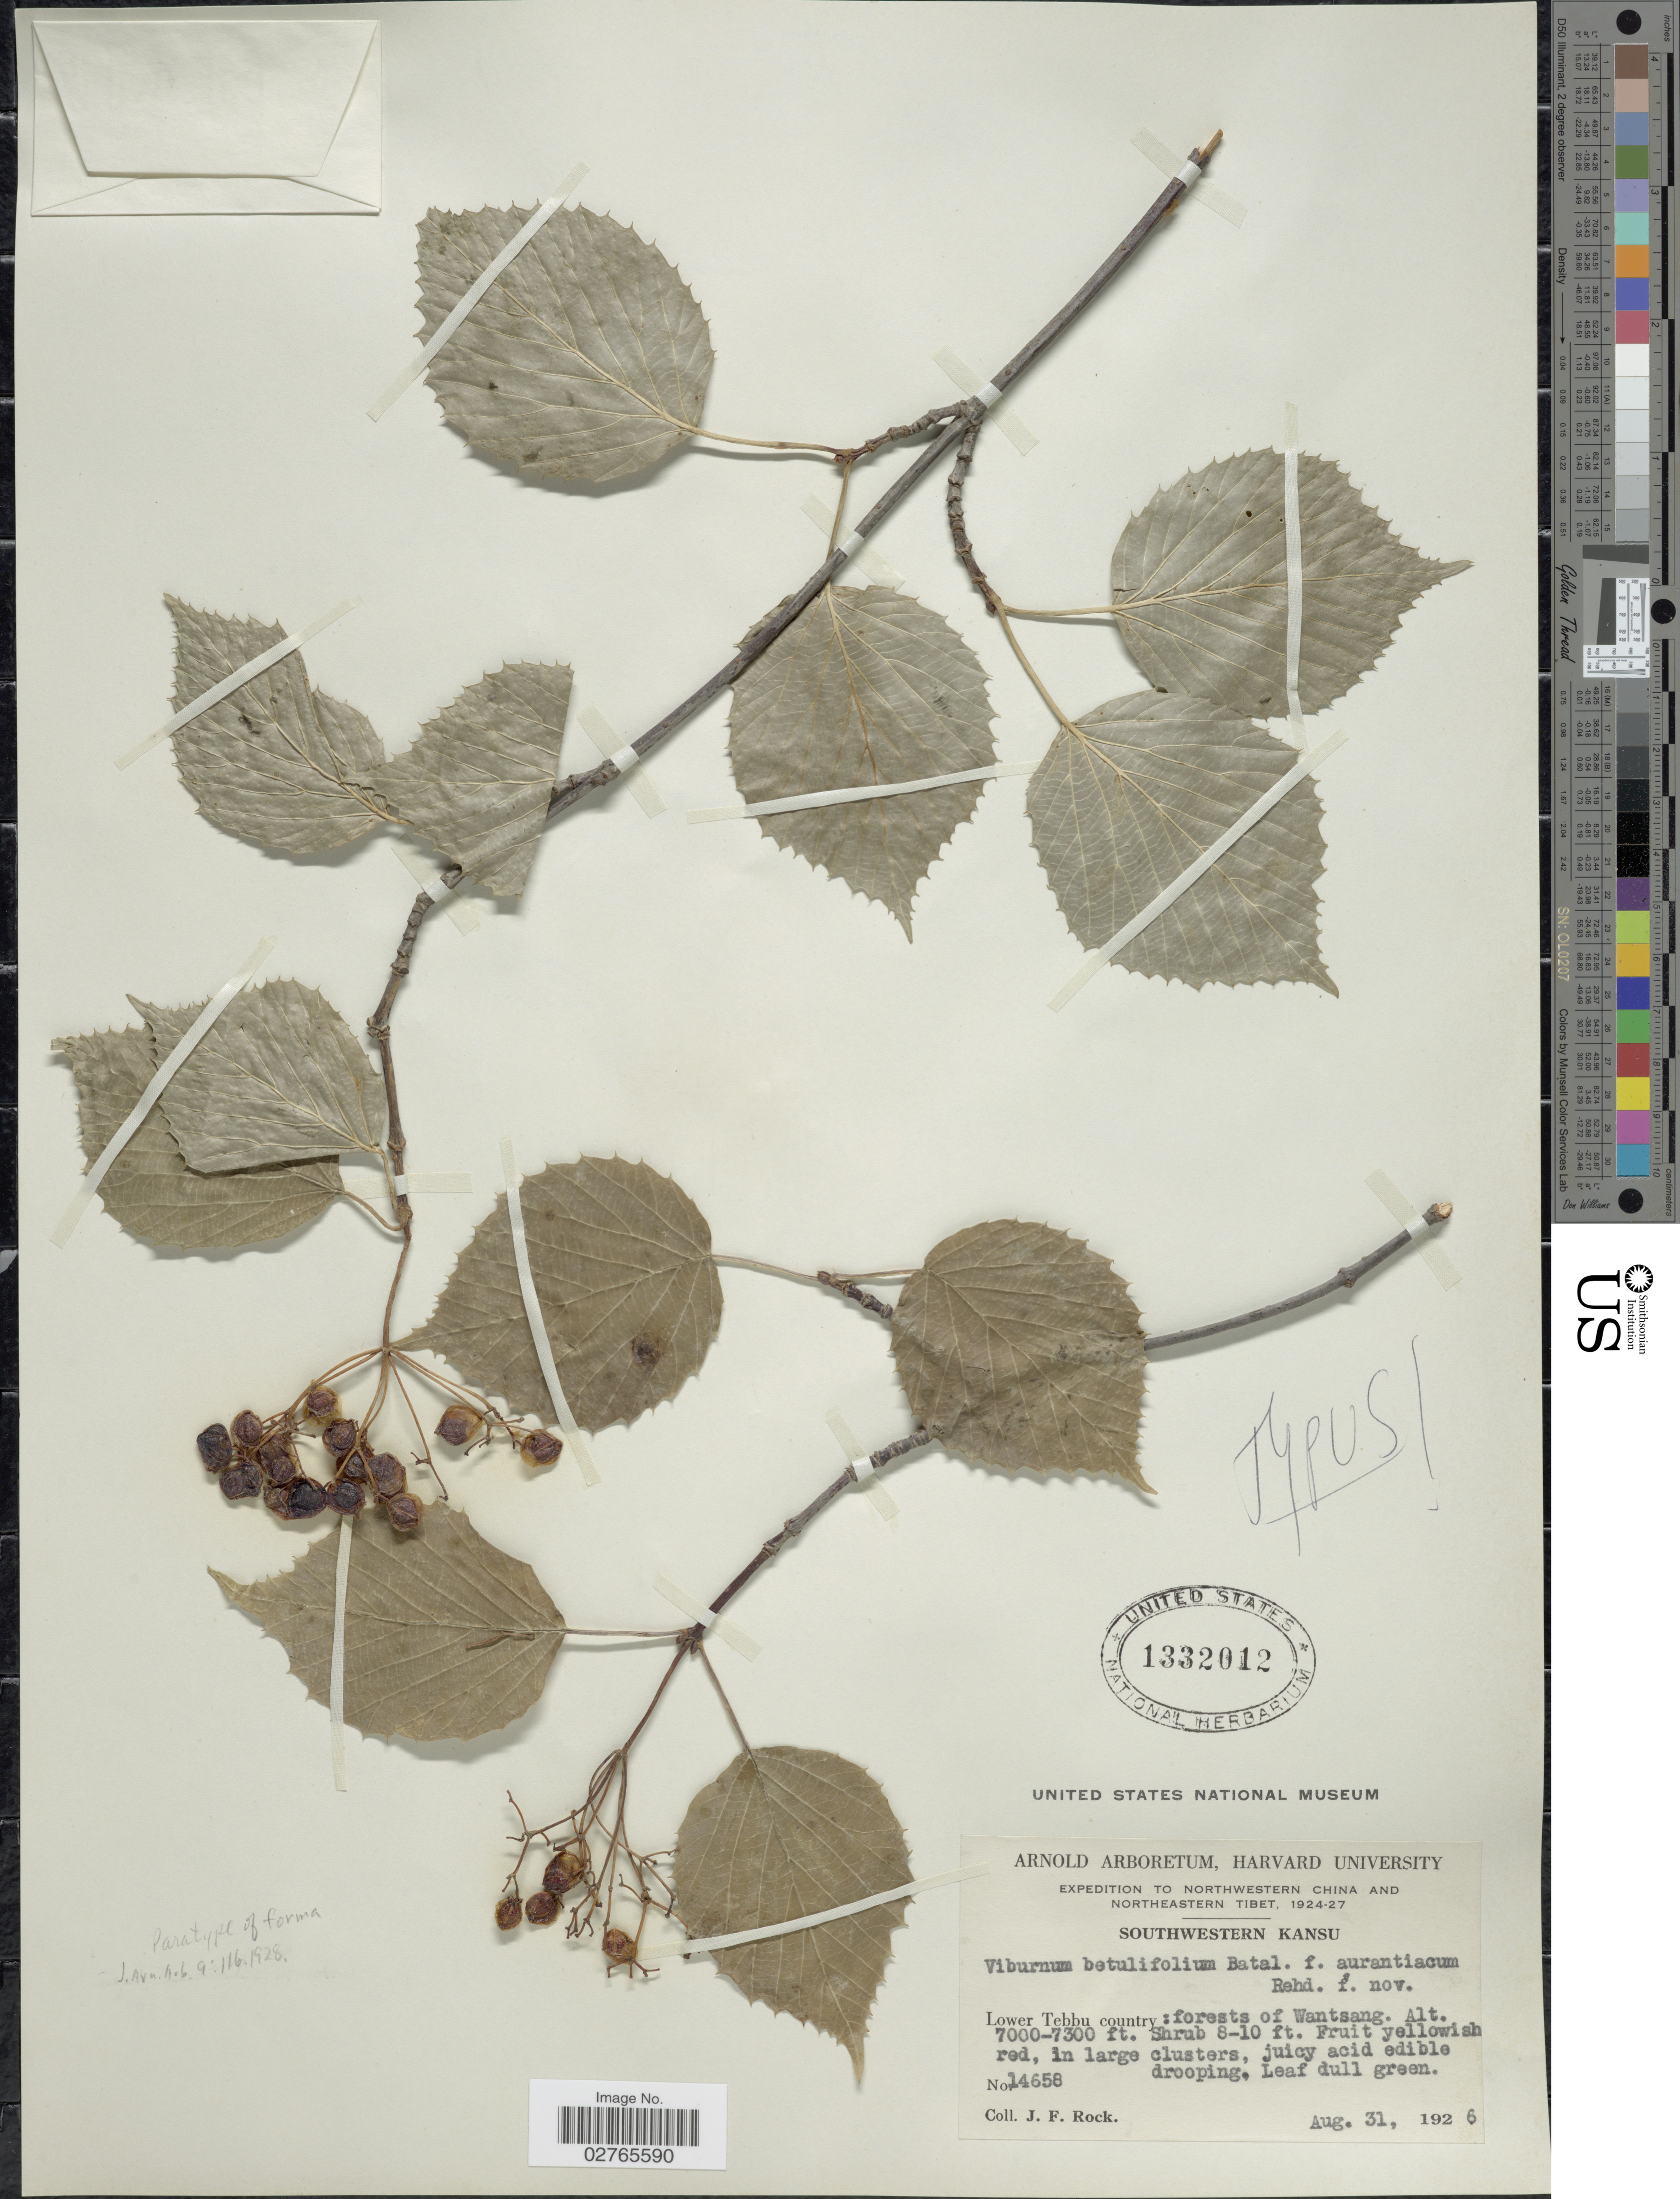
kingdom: Plantae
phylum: Tracheophyta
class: Magnoliopsida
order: Dipsacales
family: Viburnaceae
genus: Viburnum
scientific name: Viburnum betulifolium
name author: Batalin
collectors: J. Rock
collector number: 14658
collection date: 1926-08-31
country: China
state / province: Gansu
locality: Northwestern China and Northeastern Tibet. Southwestern Kansu. Lower Tebbu country: forests of Wantsang.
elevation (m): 2134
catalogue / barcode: US 1332012